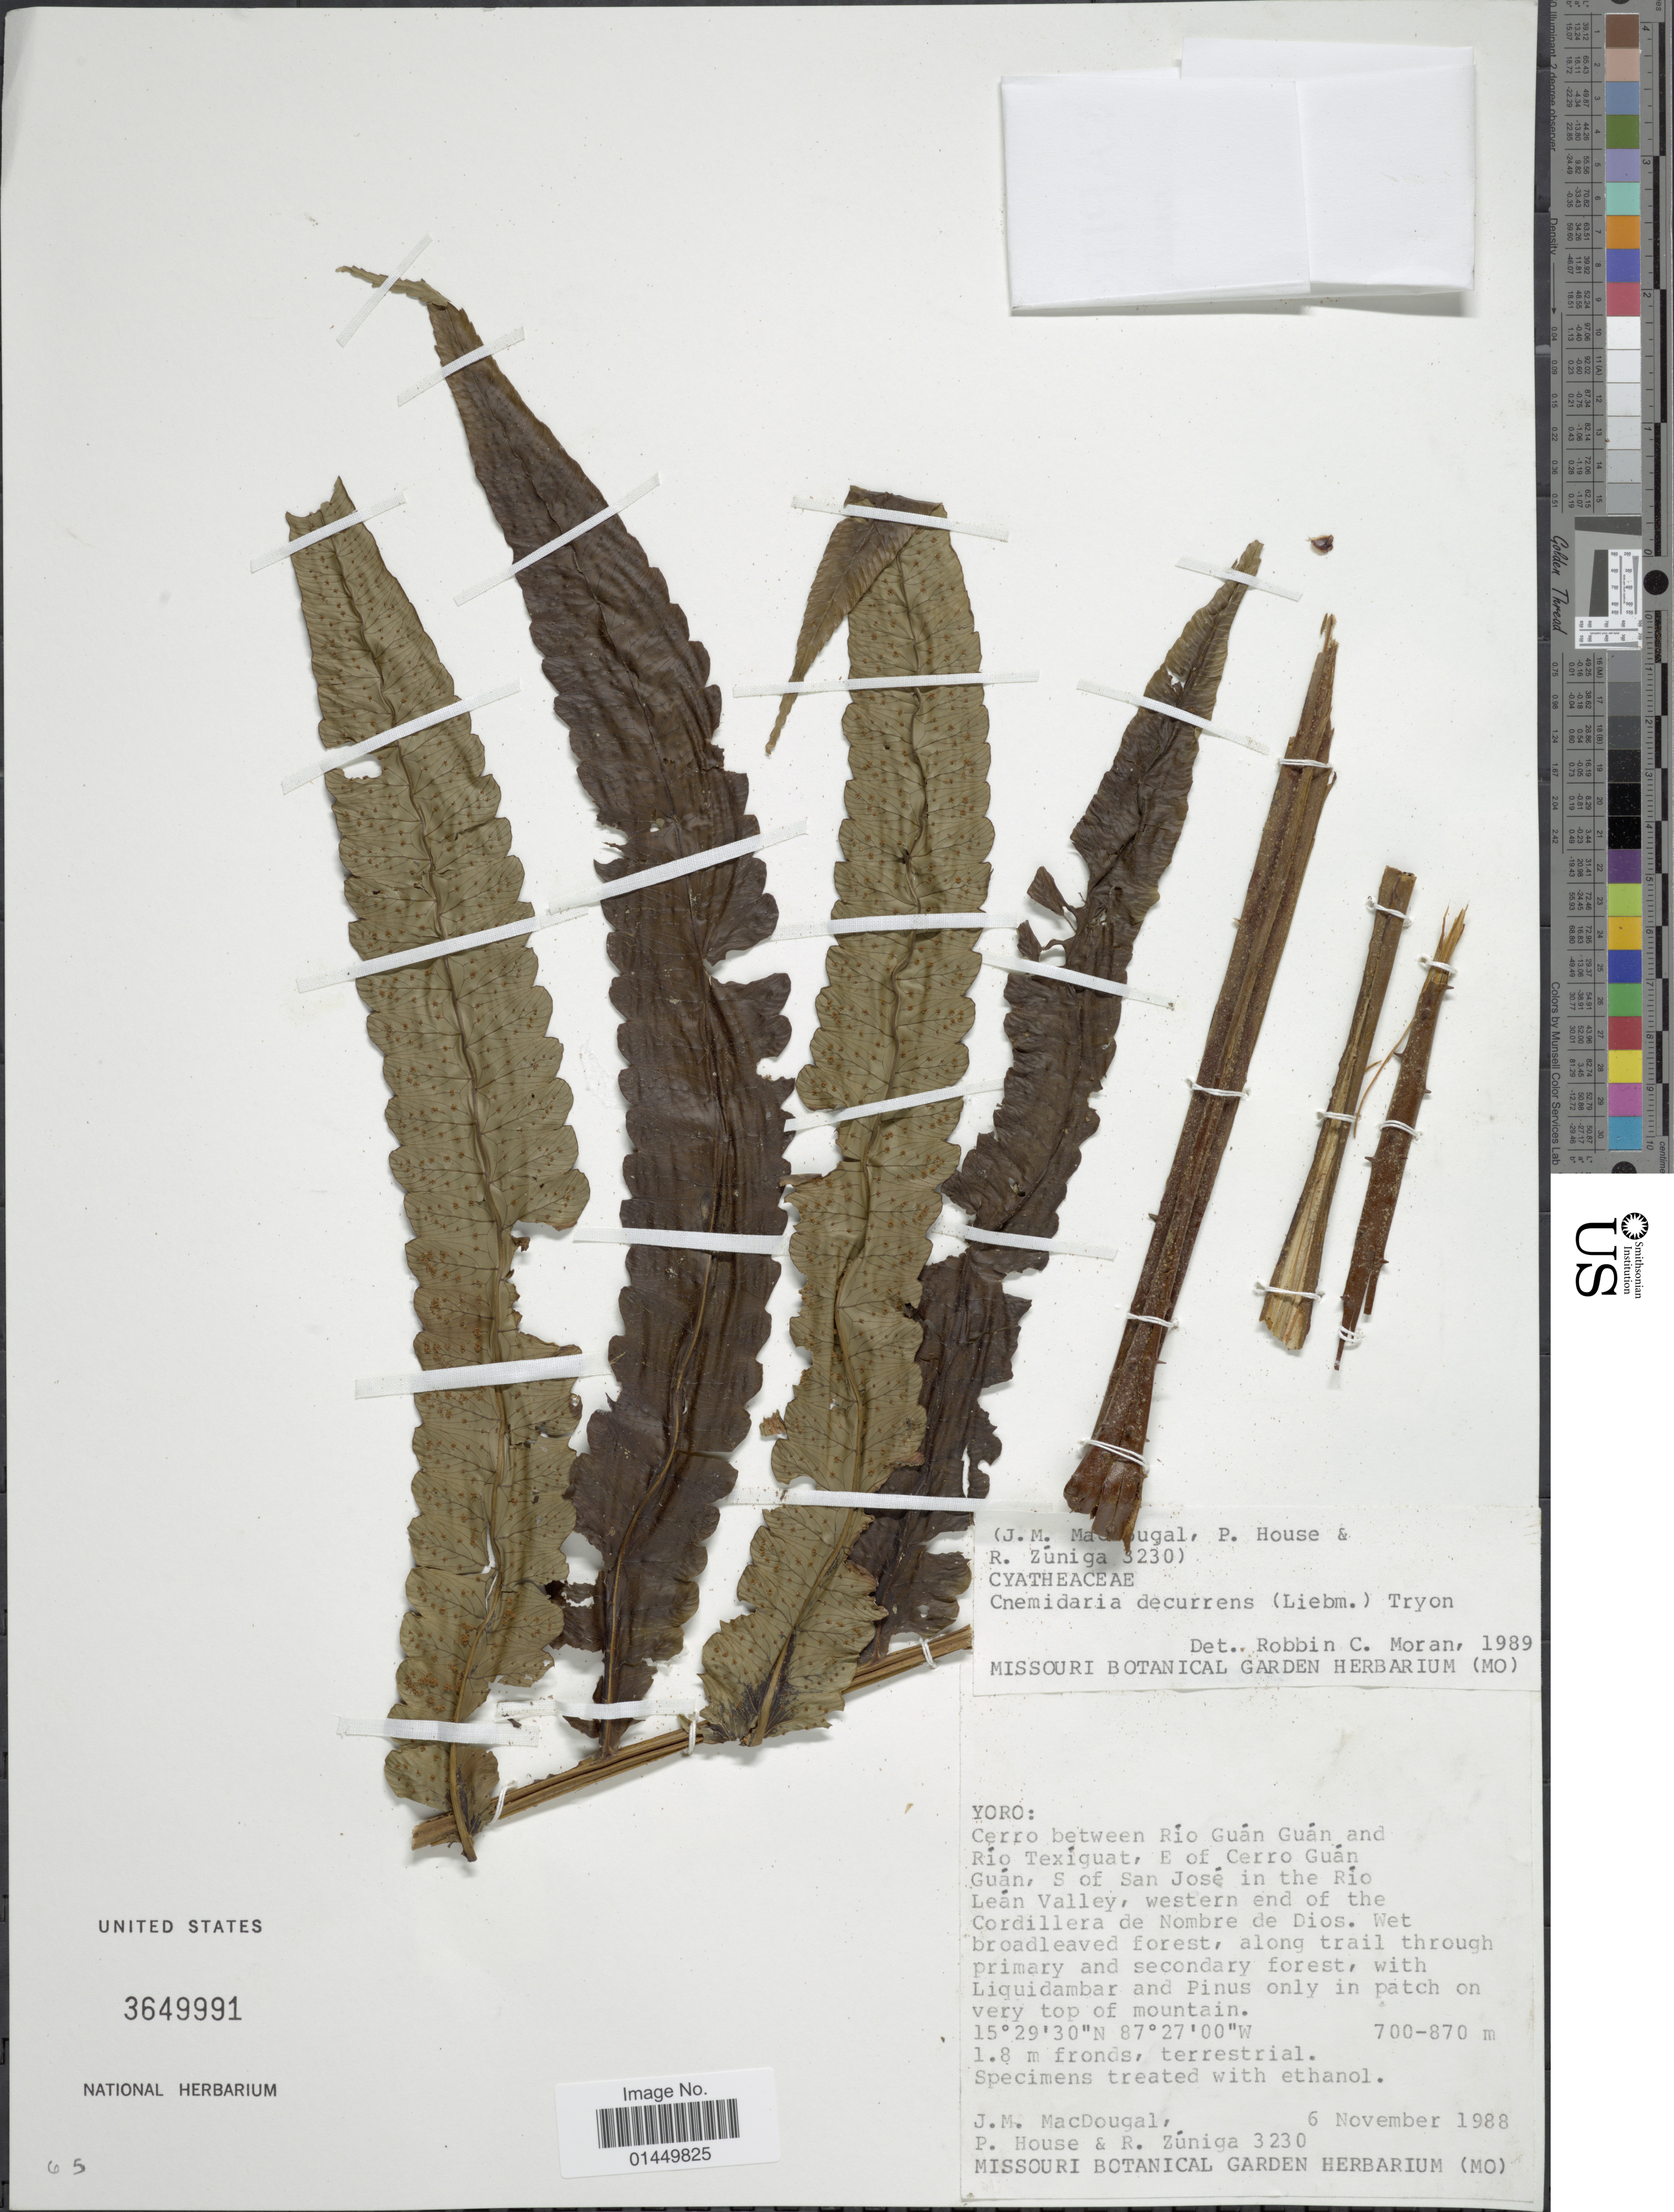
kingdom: Plantae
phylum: Tracheophyta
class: Polypodiopsida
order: Cyatheales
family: Cyatheaceae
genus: Cyathea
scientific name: Cyathea sp.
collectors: J. M. MacDougal, P. House & R. Zuniga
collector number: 3230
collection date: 1988-11-06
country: Honduras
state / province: Yoro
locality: Yoro, Cerro between Rio Guan Guan and Rio Texiguat, E of Cerro Guan Guan, S of San Jose in the Rio Lean Valley, western end of the Cordillera de Nombre de Dios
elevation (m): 700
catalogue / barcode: US 3649991